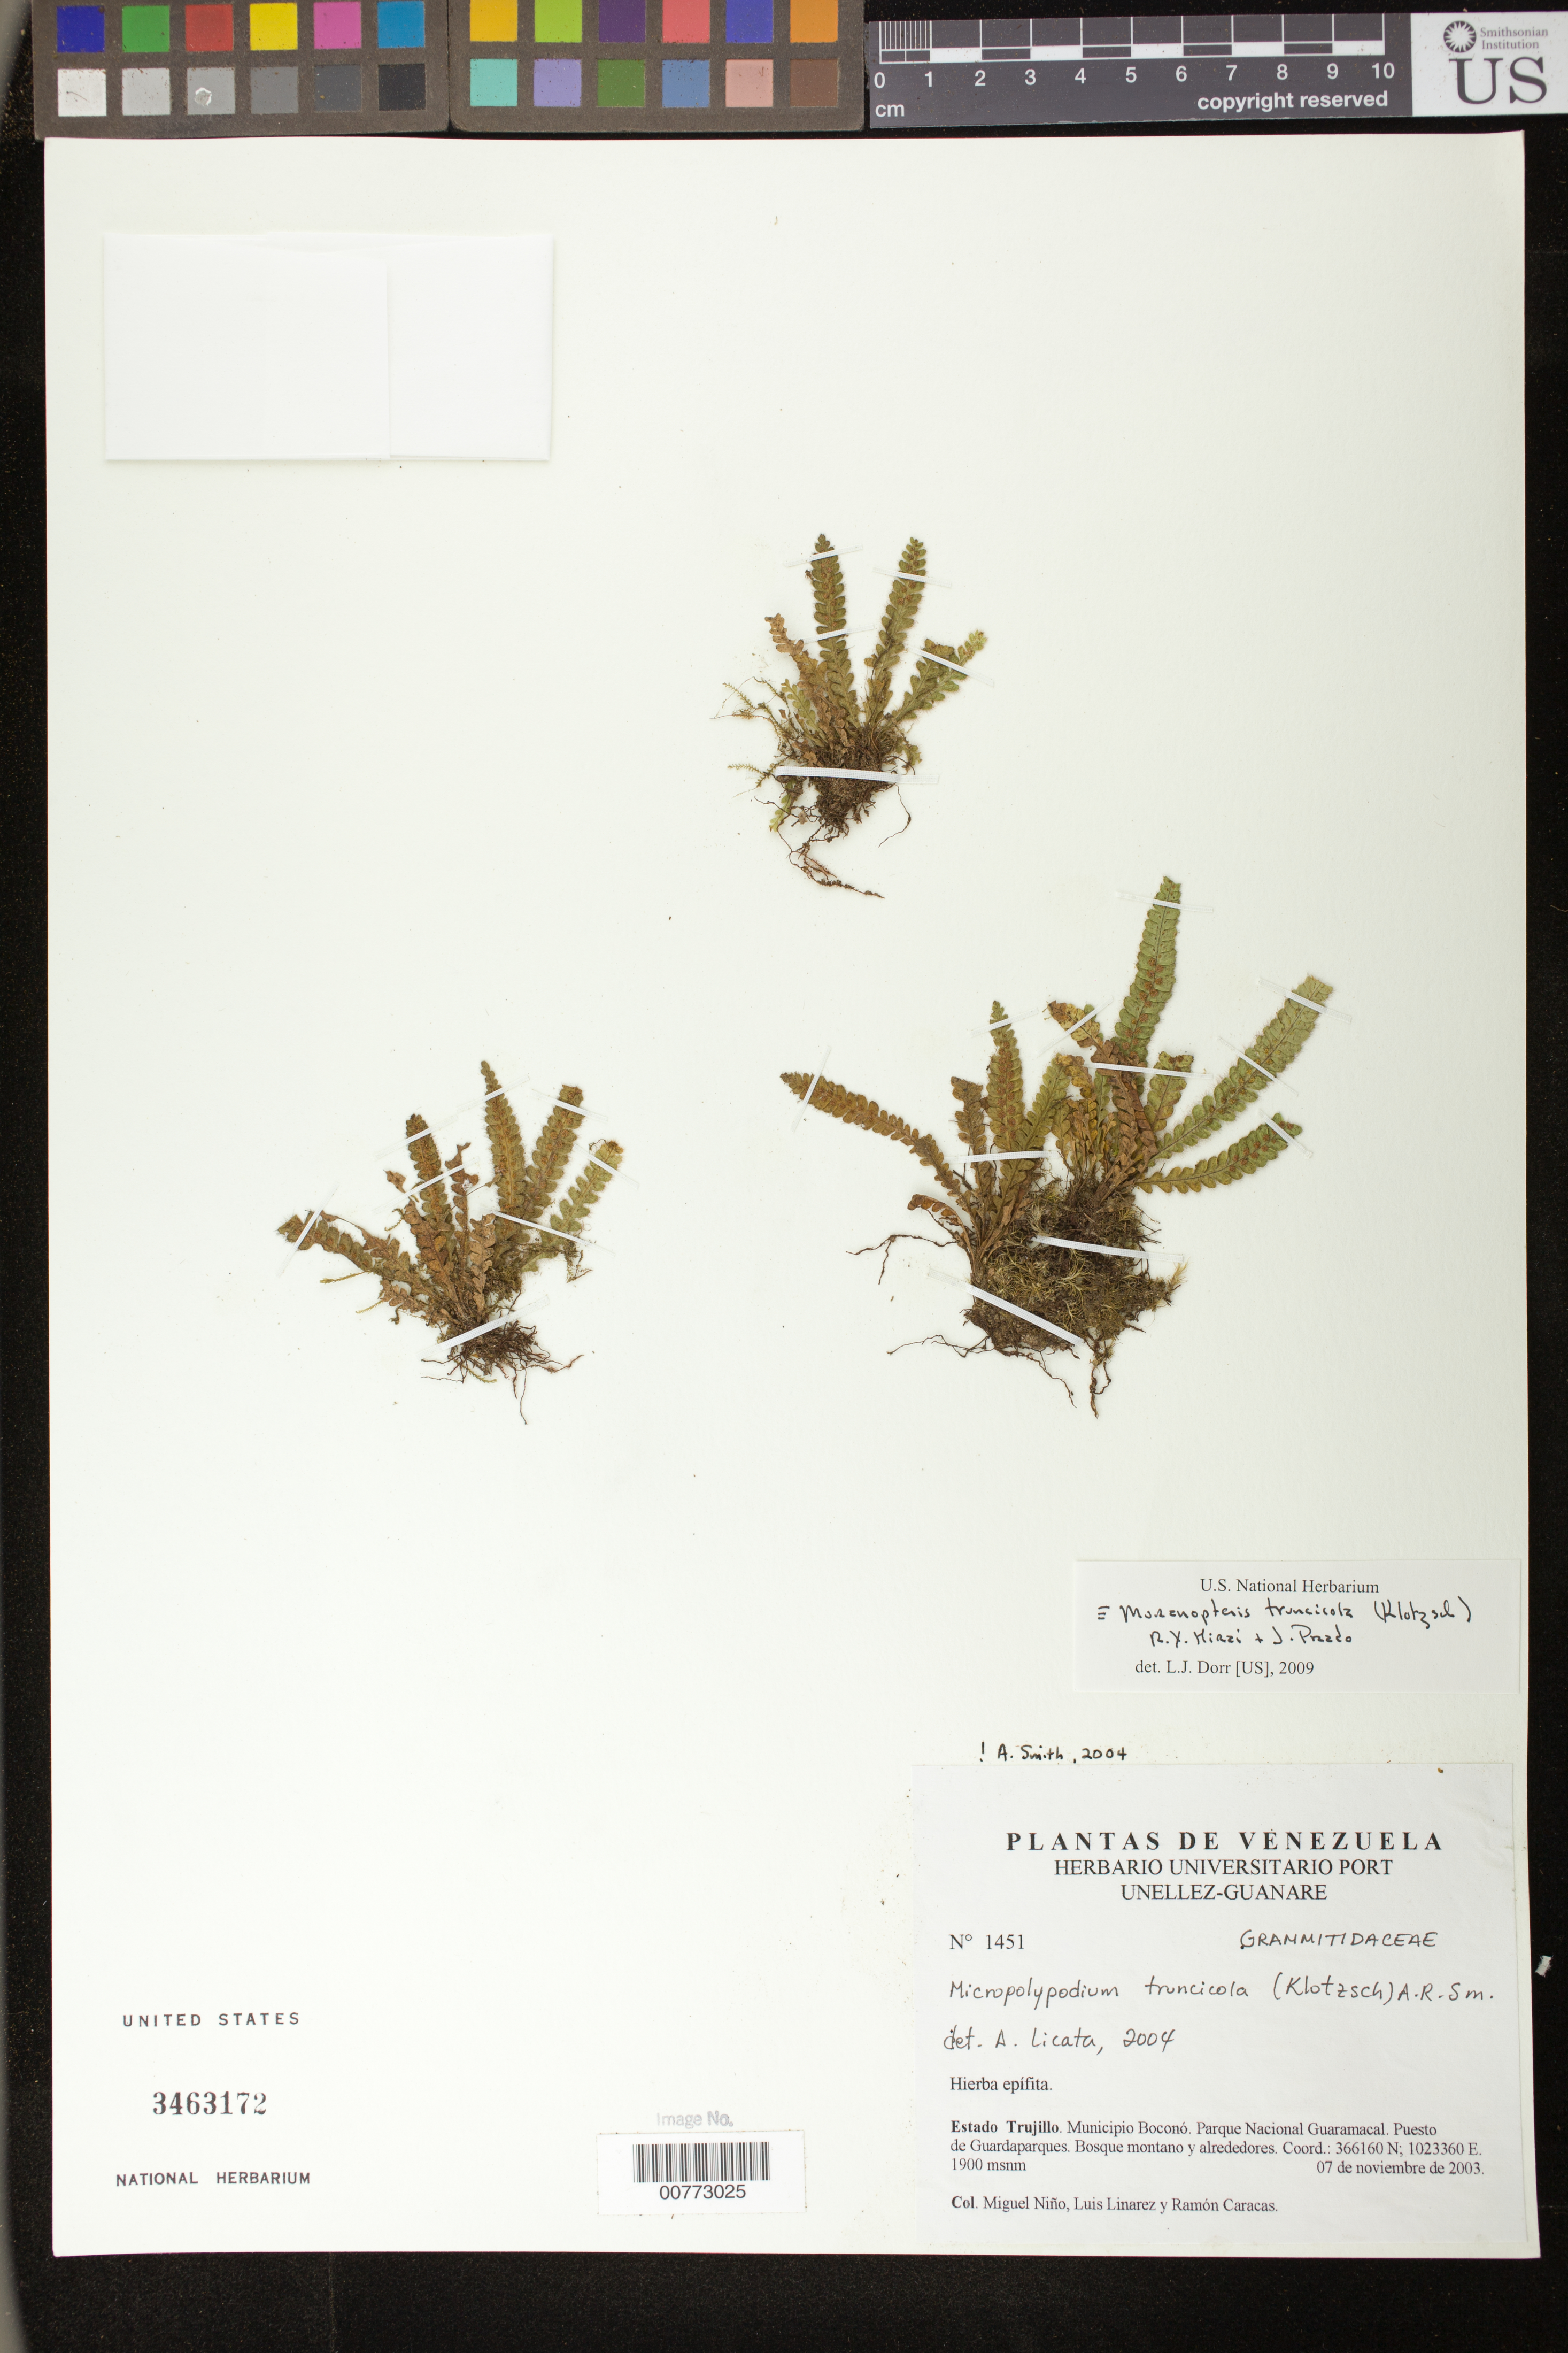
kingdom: Plantae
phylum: Tracheophyta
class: Polypodiopsida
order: Polypodiales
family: Polypodiaceae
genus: Moranopteris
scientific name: Moranopteris longisetosa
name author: (Hook.) R. Y. Hirai & J. Prado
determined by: Dorr, L. J., (BOT), Smithsonian Institution - National Museum of Natural History (UNITED STATES)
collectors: S. M. Niño, L. Linárez & R. Caracas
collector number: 1451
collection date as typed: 07 Nov 2003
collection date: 2003-11-07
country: Venezuela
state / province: Trujillo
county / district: Boconó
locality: Parque Nacional Guaramacal. Puesto de Guardaparques.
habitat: Bosque montano y alrededores.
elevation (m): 1900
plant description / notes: PORT, US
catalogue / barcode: US 3463172